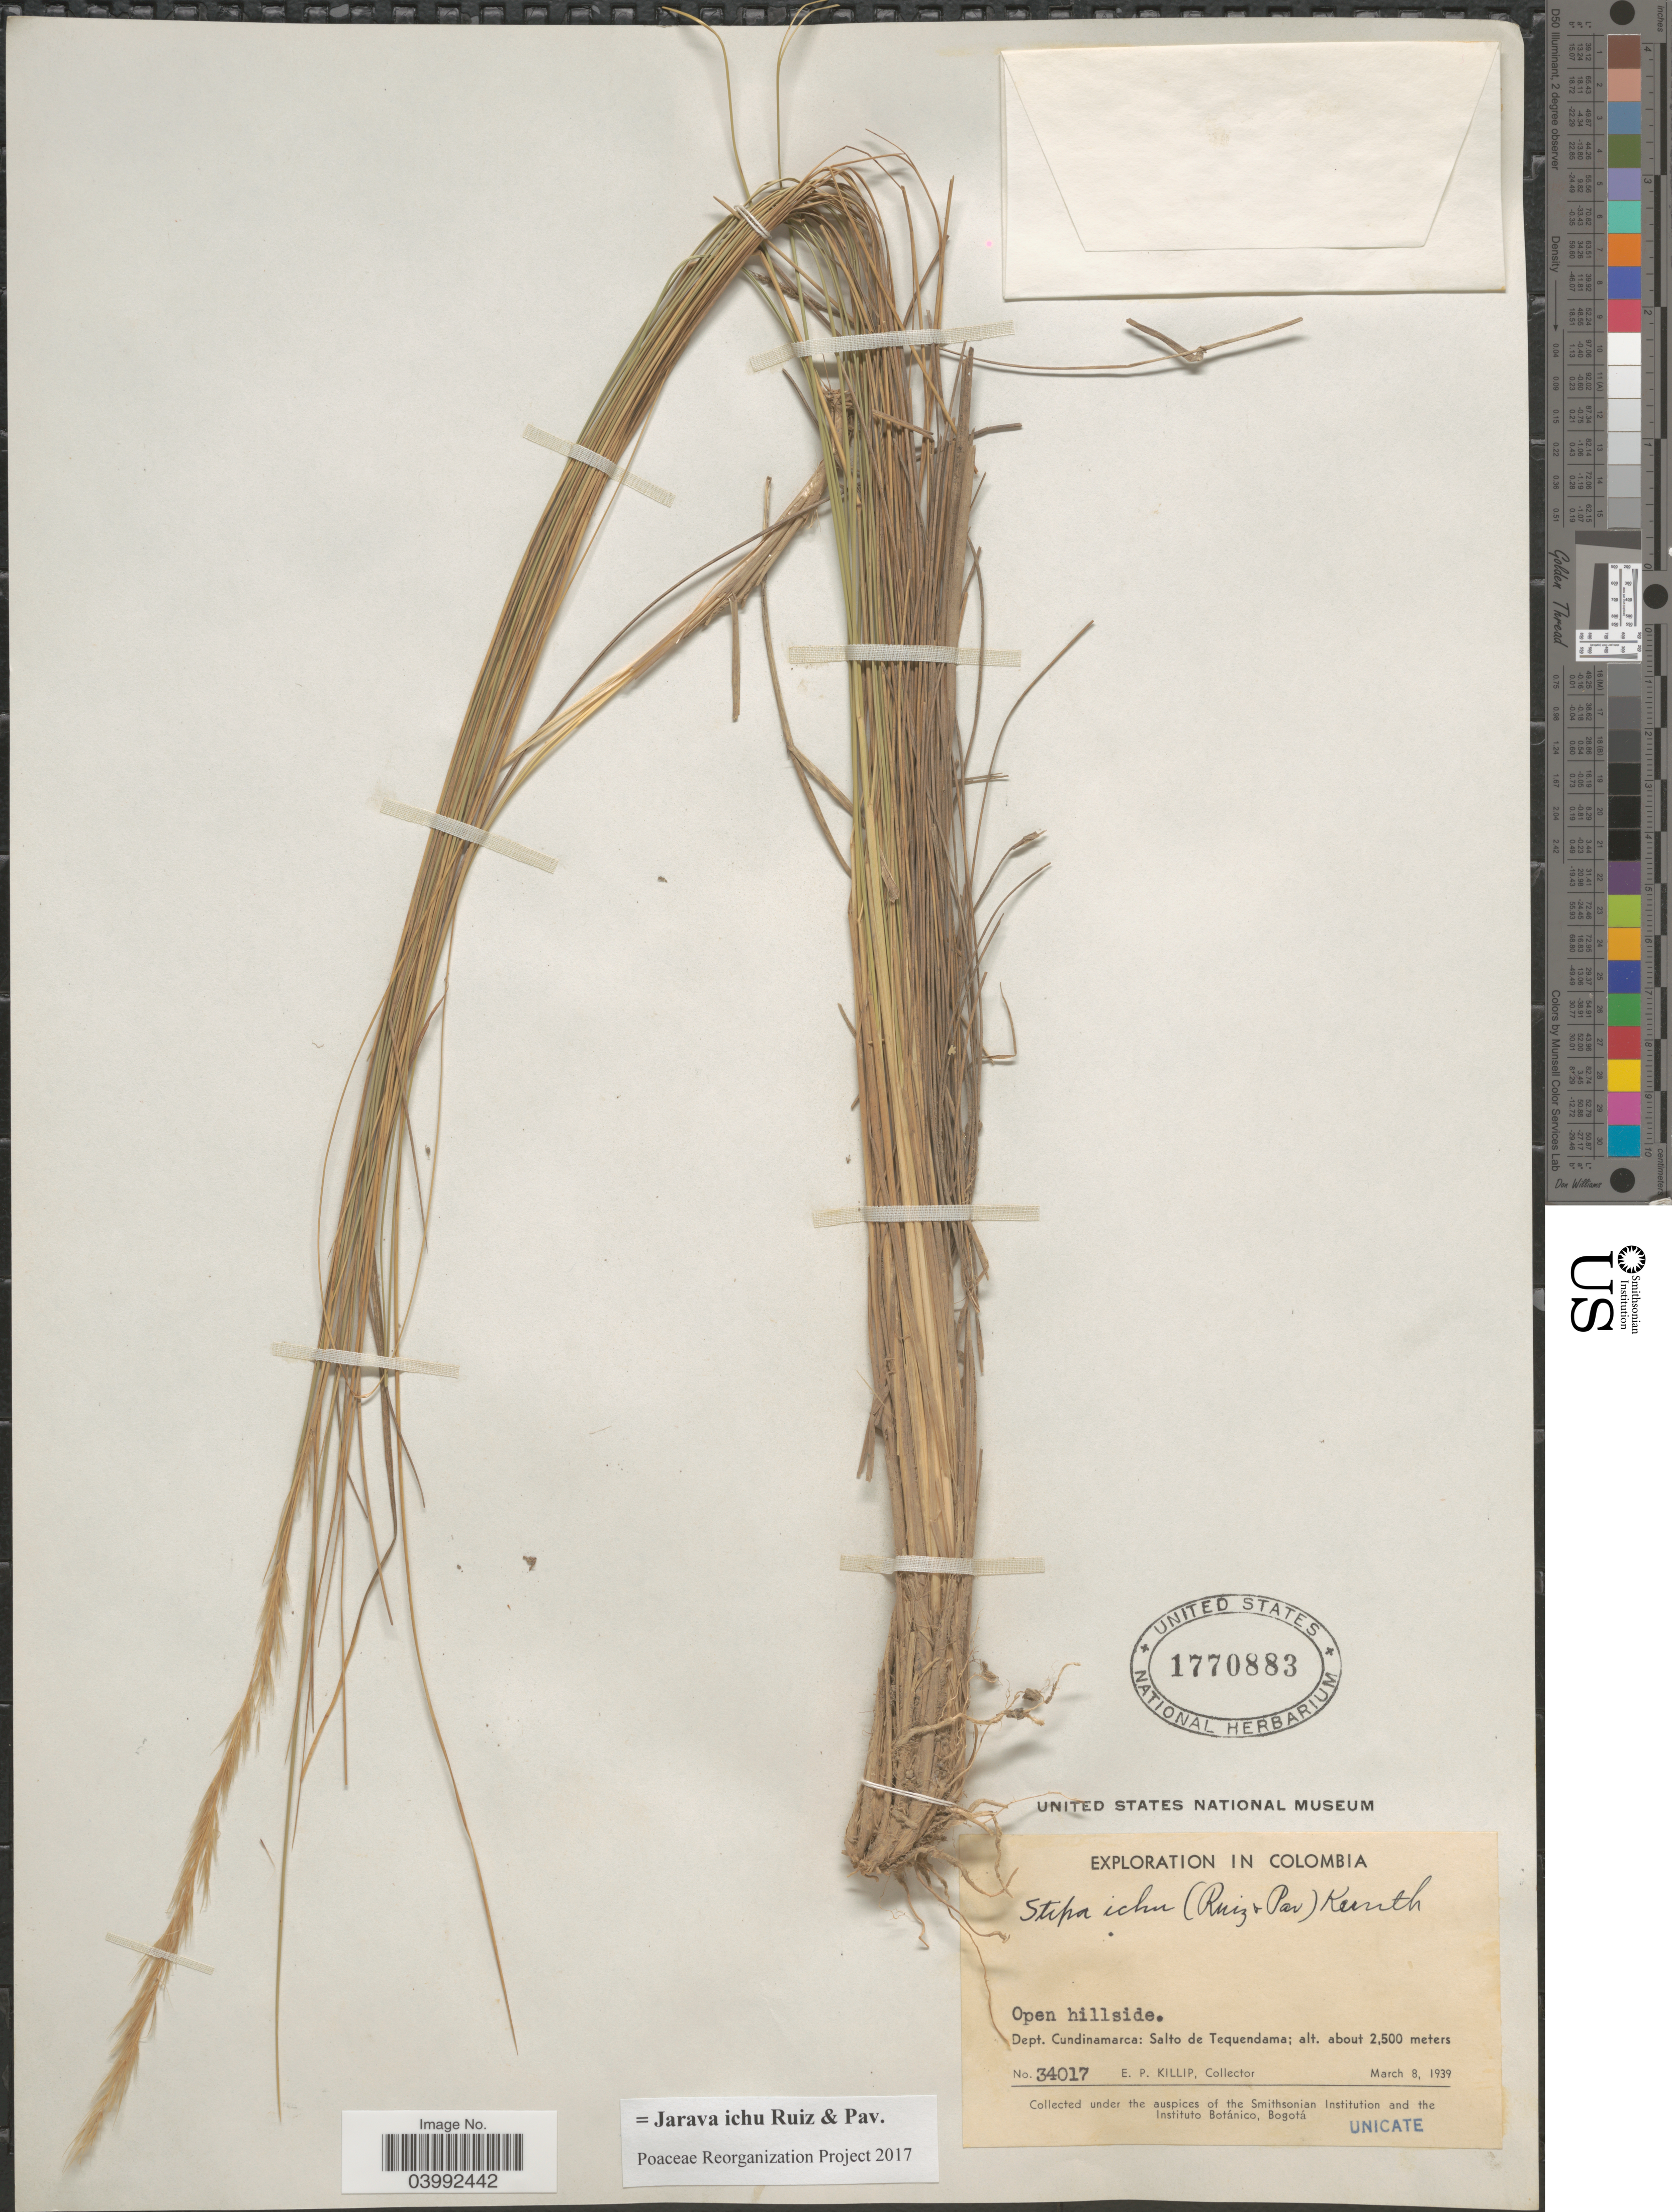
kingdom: Plantae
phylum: Tracheophyta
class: Liliopsida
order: Poales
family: Poaceae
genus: Jarava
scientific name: Jarava ichu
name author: Ruiz & Pav.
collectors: E. P. Killip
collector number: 34017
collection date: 1939-03-08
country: Colombia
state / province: Cundinamarca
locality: Dept. Cundinamarca: Salto de Tequendama.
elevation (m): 2500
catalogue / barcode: US 1770883